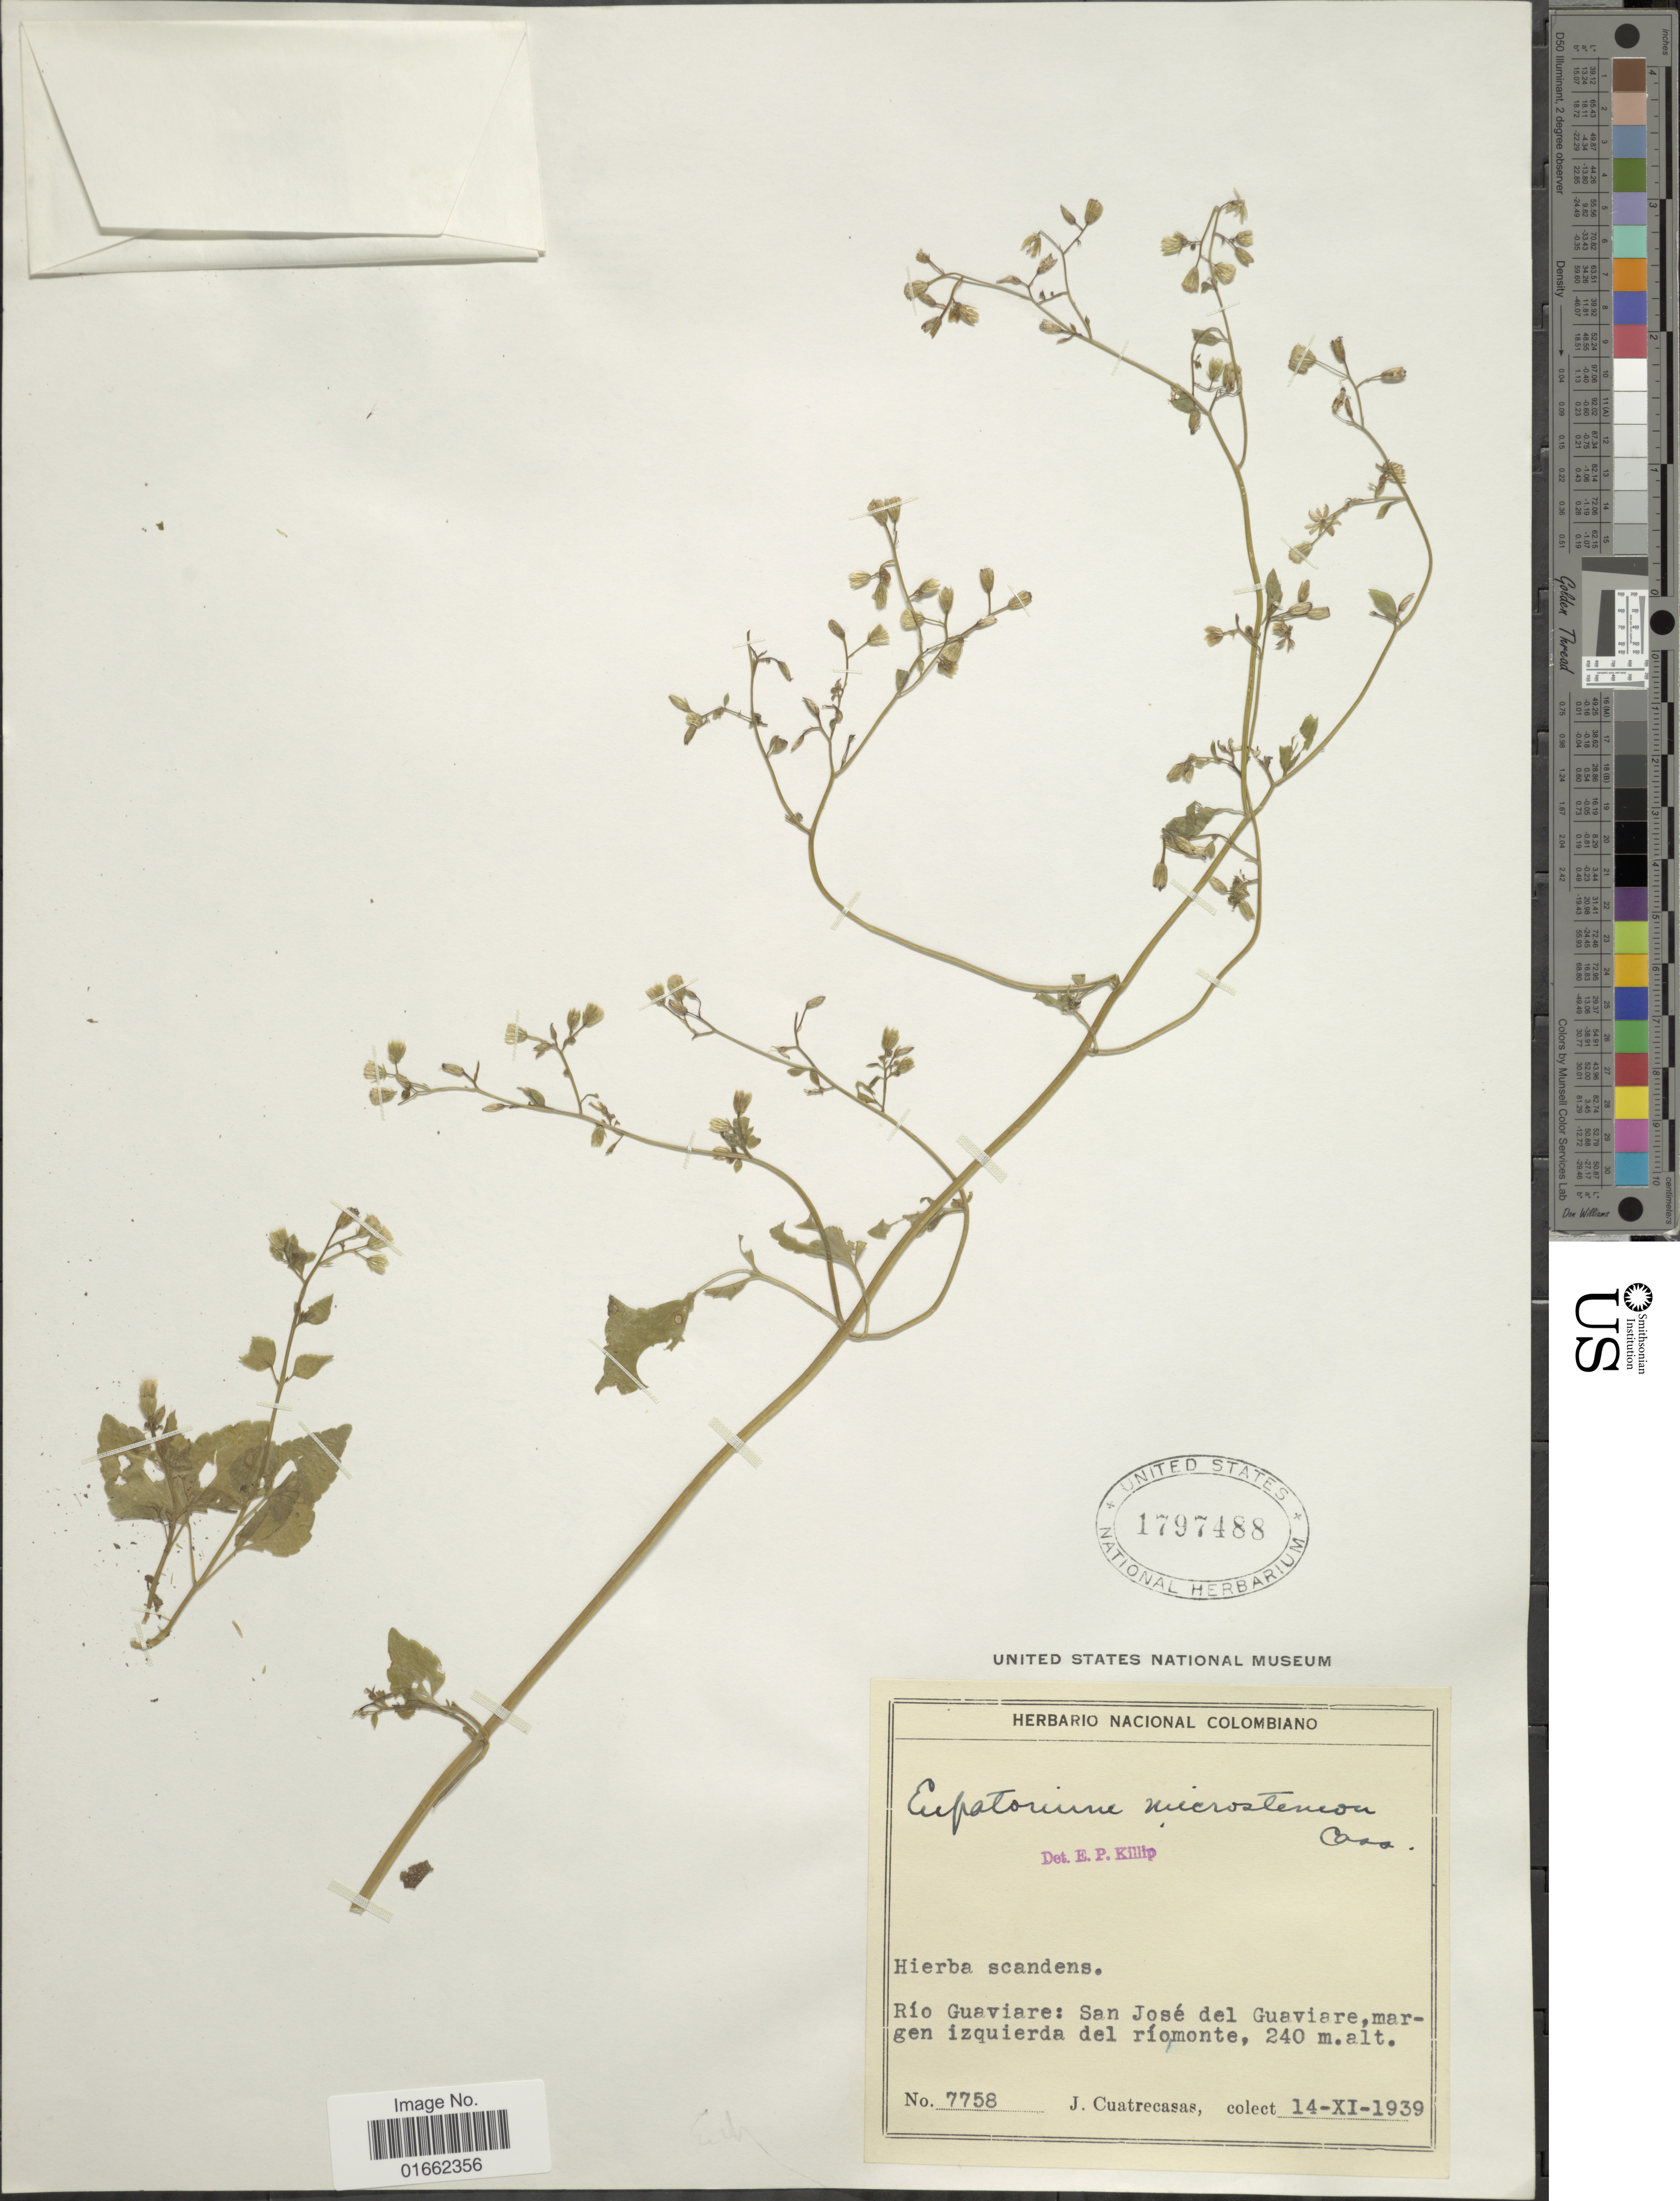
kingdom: Plantae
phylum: Tracheophyta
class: Magnoliopsida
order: Asterales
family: Asteraceae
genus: Fleischmannia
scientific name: Fleischmannia microstemon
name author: (Cass.) R.M. King & H. Rob.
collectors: J. Cuatrecasas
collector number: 7758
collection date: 1939-11-14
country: Colombia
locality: Río Guaviare: San José del Guaviare, margen izquierda del ríomonte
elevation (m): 240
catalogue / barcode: US 1797488